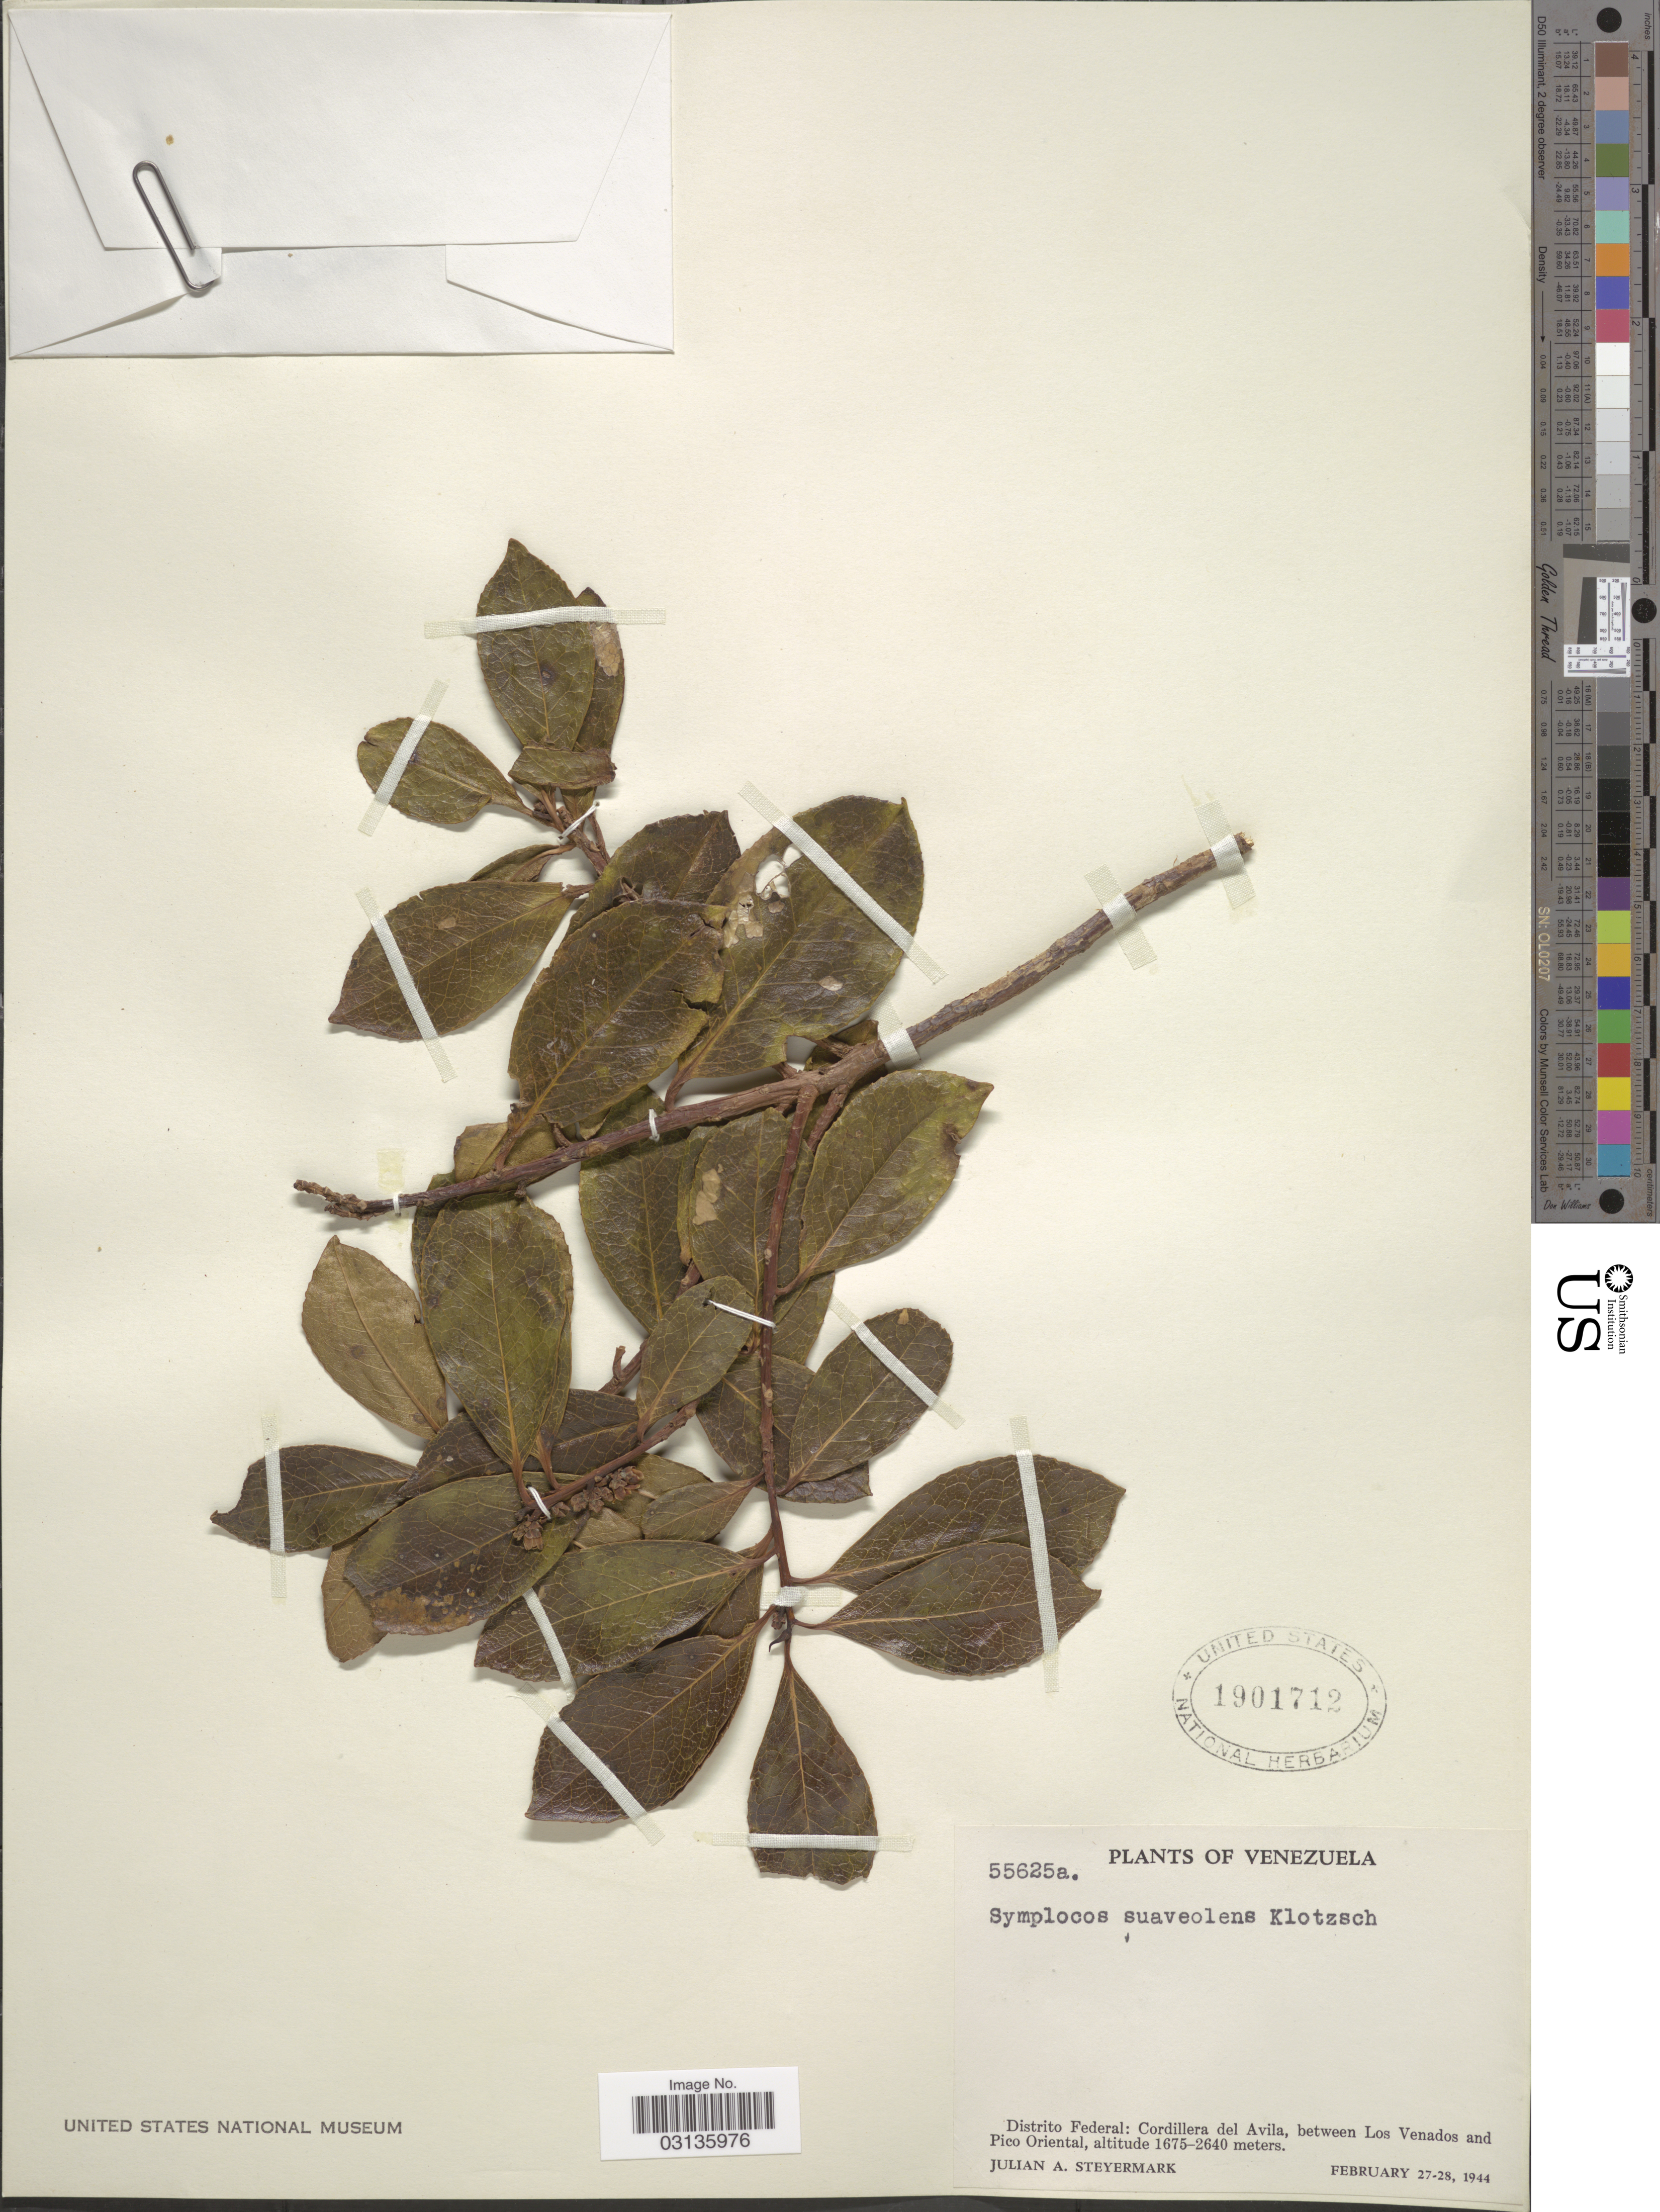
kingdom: Plantae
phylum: Tracheophyta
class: Magnoliopsida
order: Ericales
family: Symplocaceae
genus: Symplocos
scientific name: Symplocos suaveolens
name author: Klotzsch ex Brand in Engl.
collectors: J. Steyermark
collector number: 55625a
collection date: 1944-02-27/1944-02-28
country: Venezuela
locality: Distrito Federal: Cordillera del Avila, between Los Venados and Pico Oriental.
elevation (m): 1675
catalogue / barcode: US 1901712